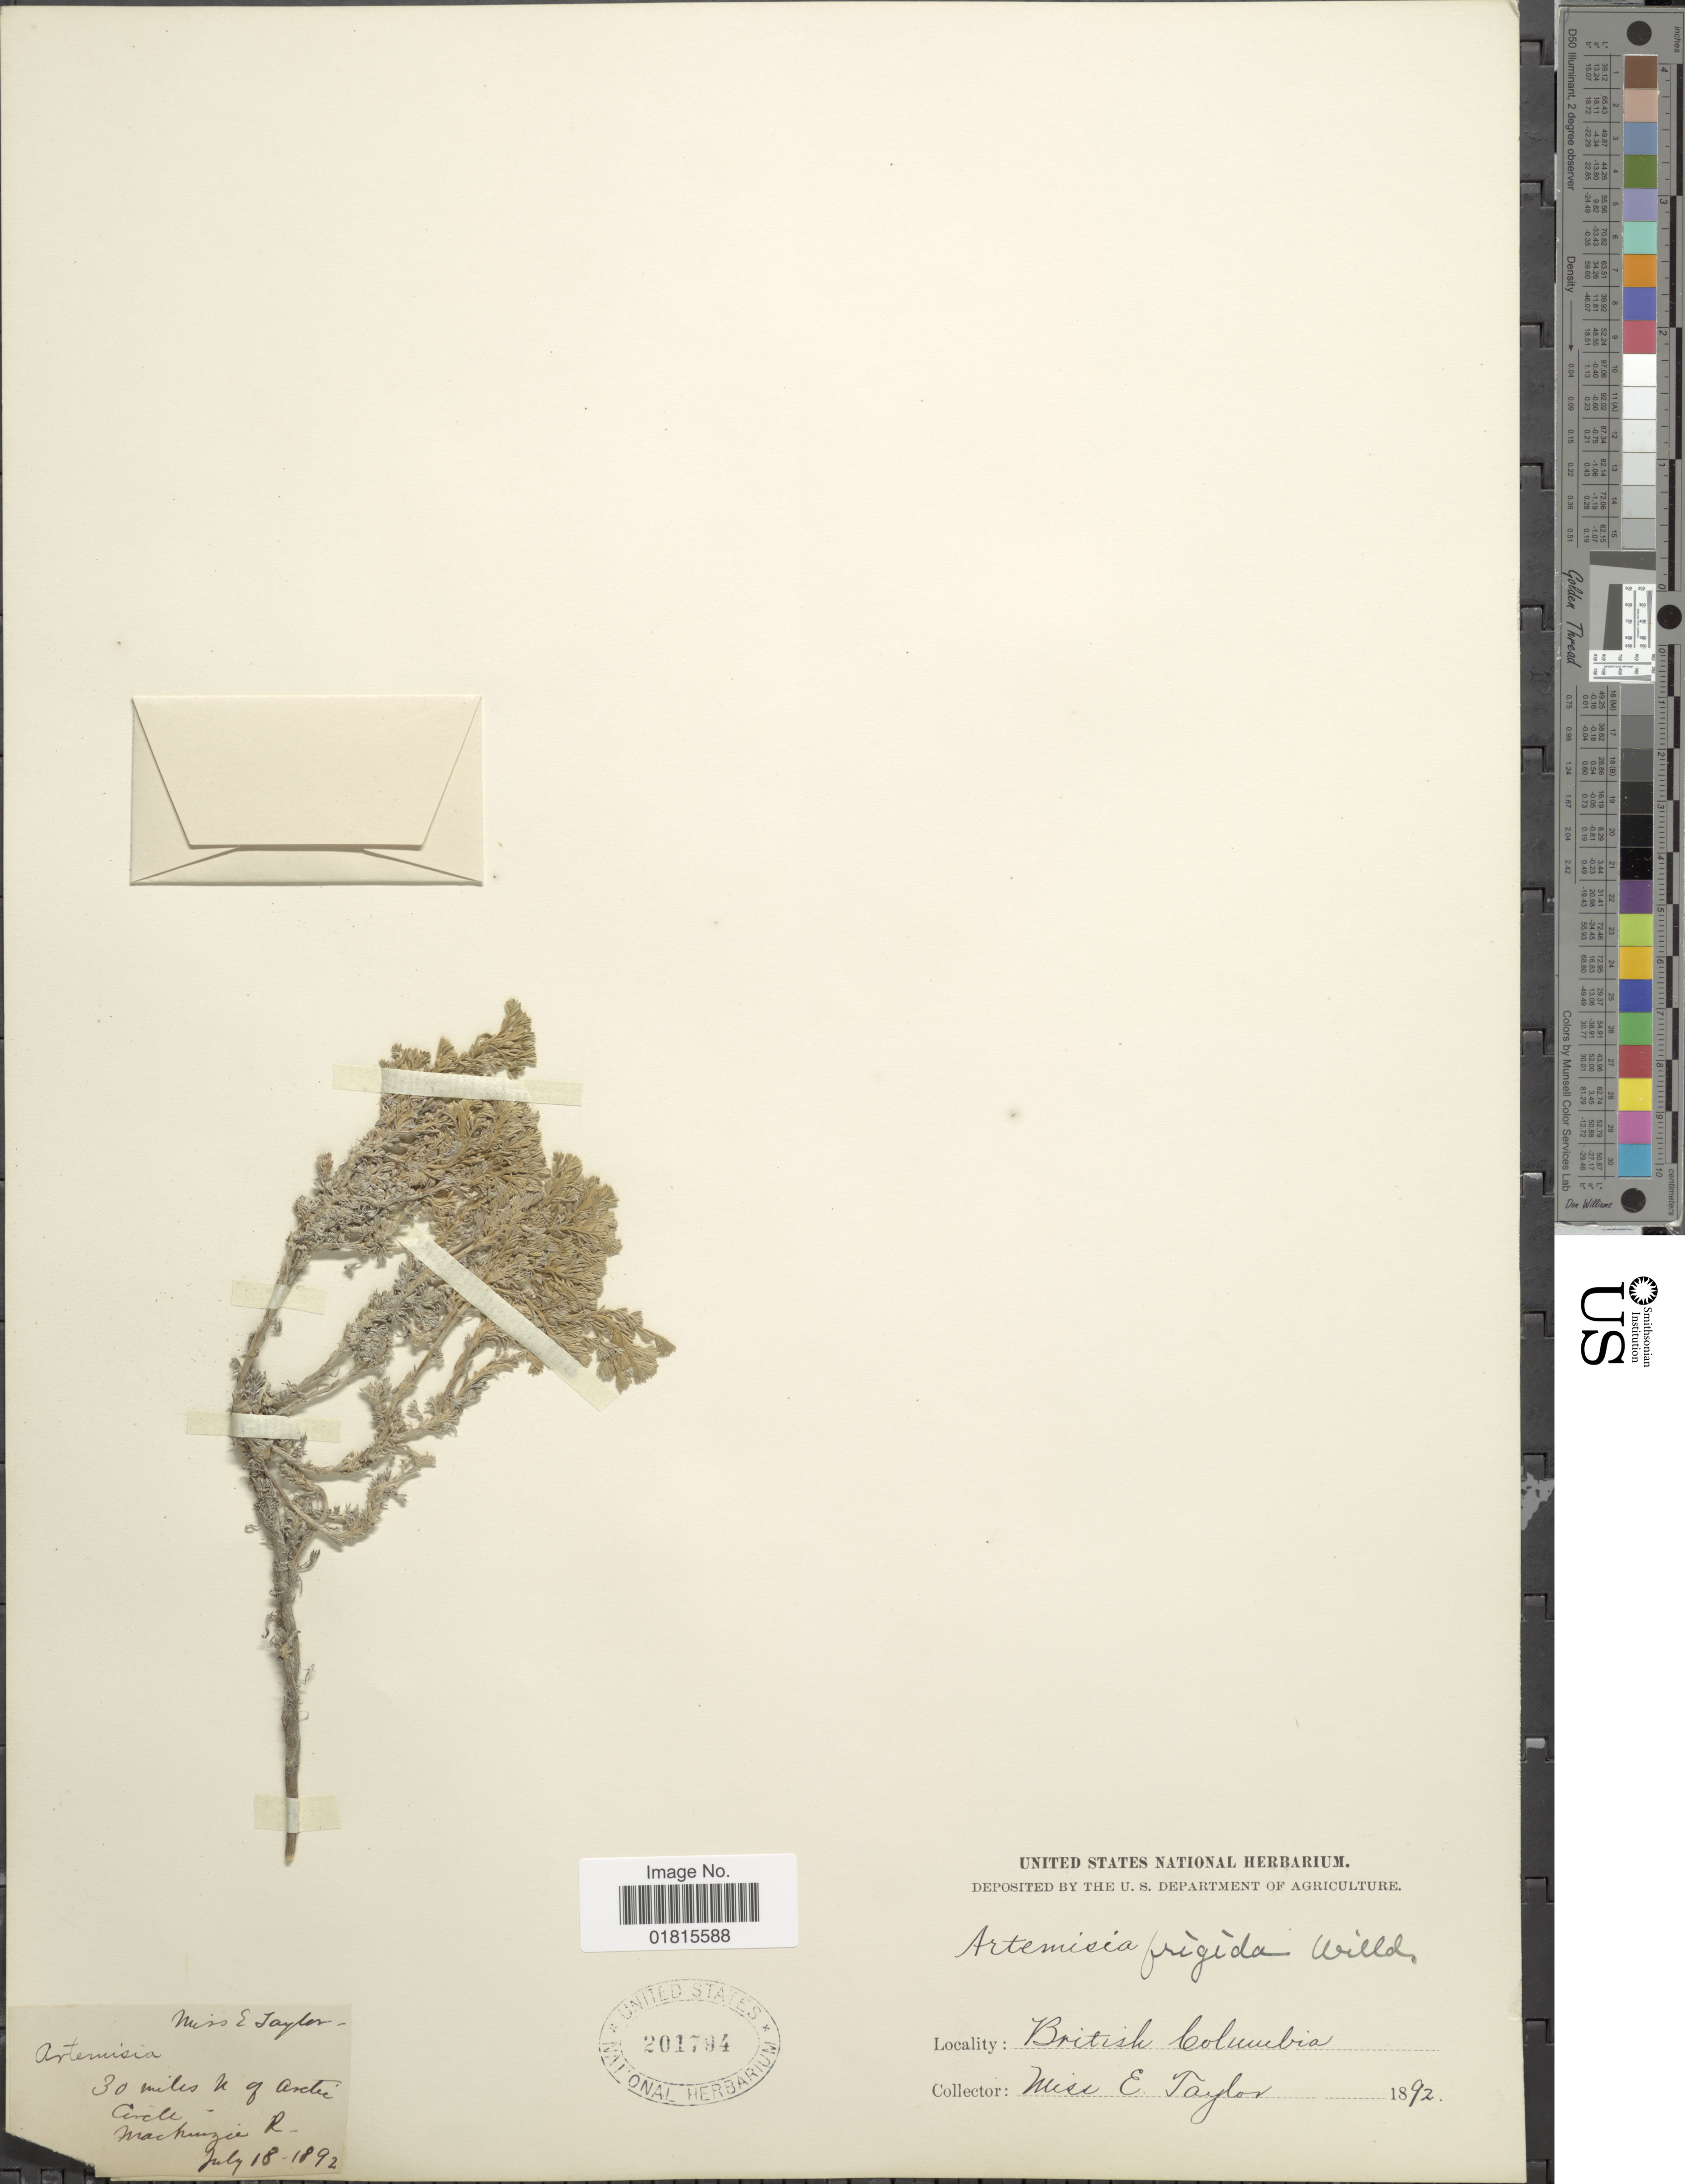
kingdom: Plantae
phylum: Tracheophyta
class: Magnoliopsida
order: Asterales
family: Asteraceae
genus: Artemisia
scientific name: Artemisia frigida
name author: Willd.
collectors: E. Taylor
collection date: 1892-07-18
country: Canada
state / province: British Columbia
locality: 30 miles N of Arctic Circle- Mackenzie R.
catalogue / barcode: US 201794